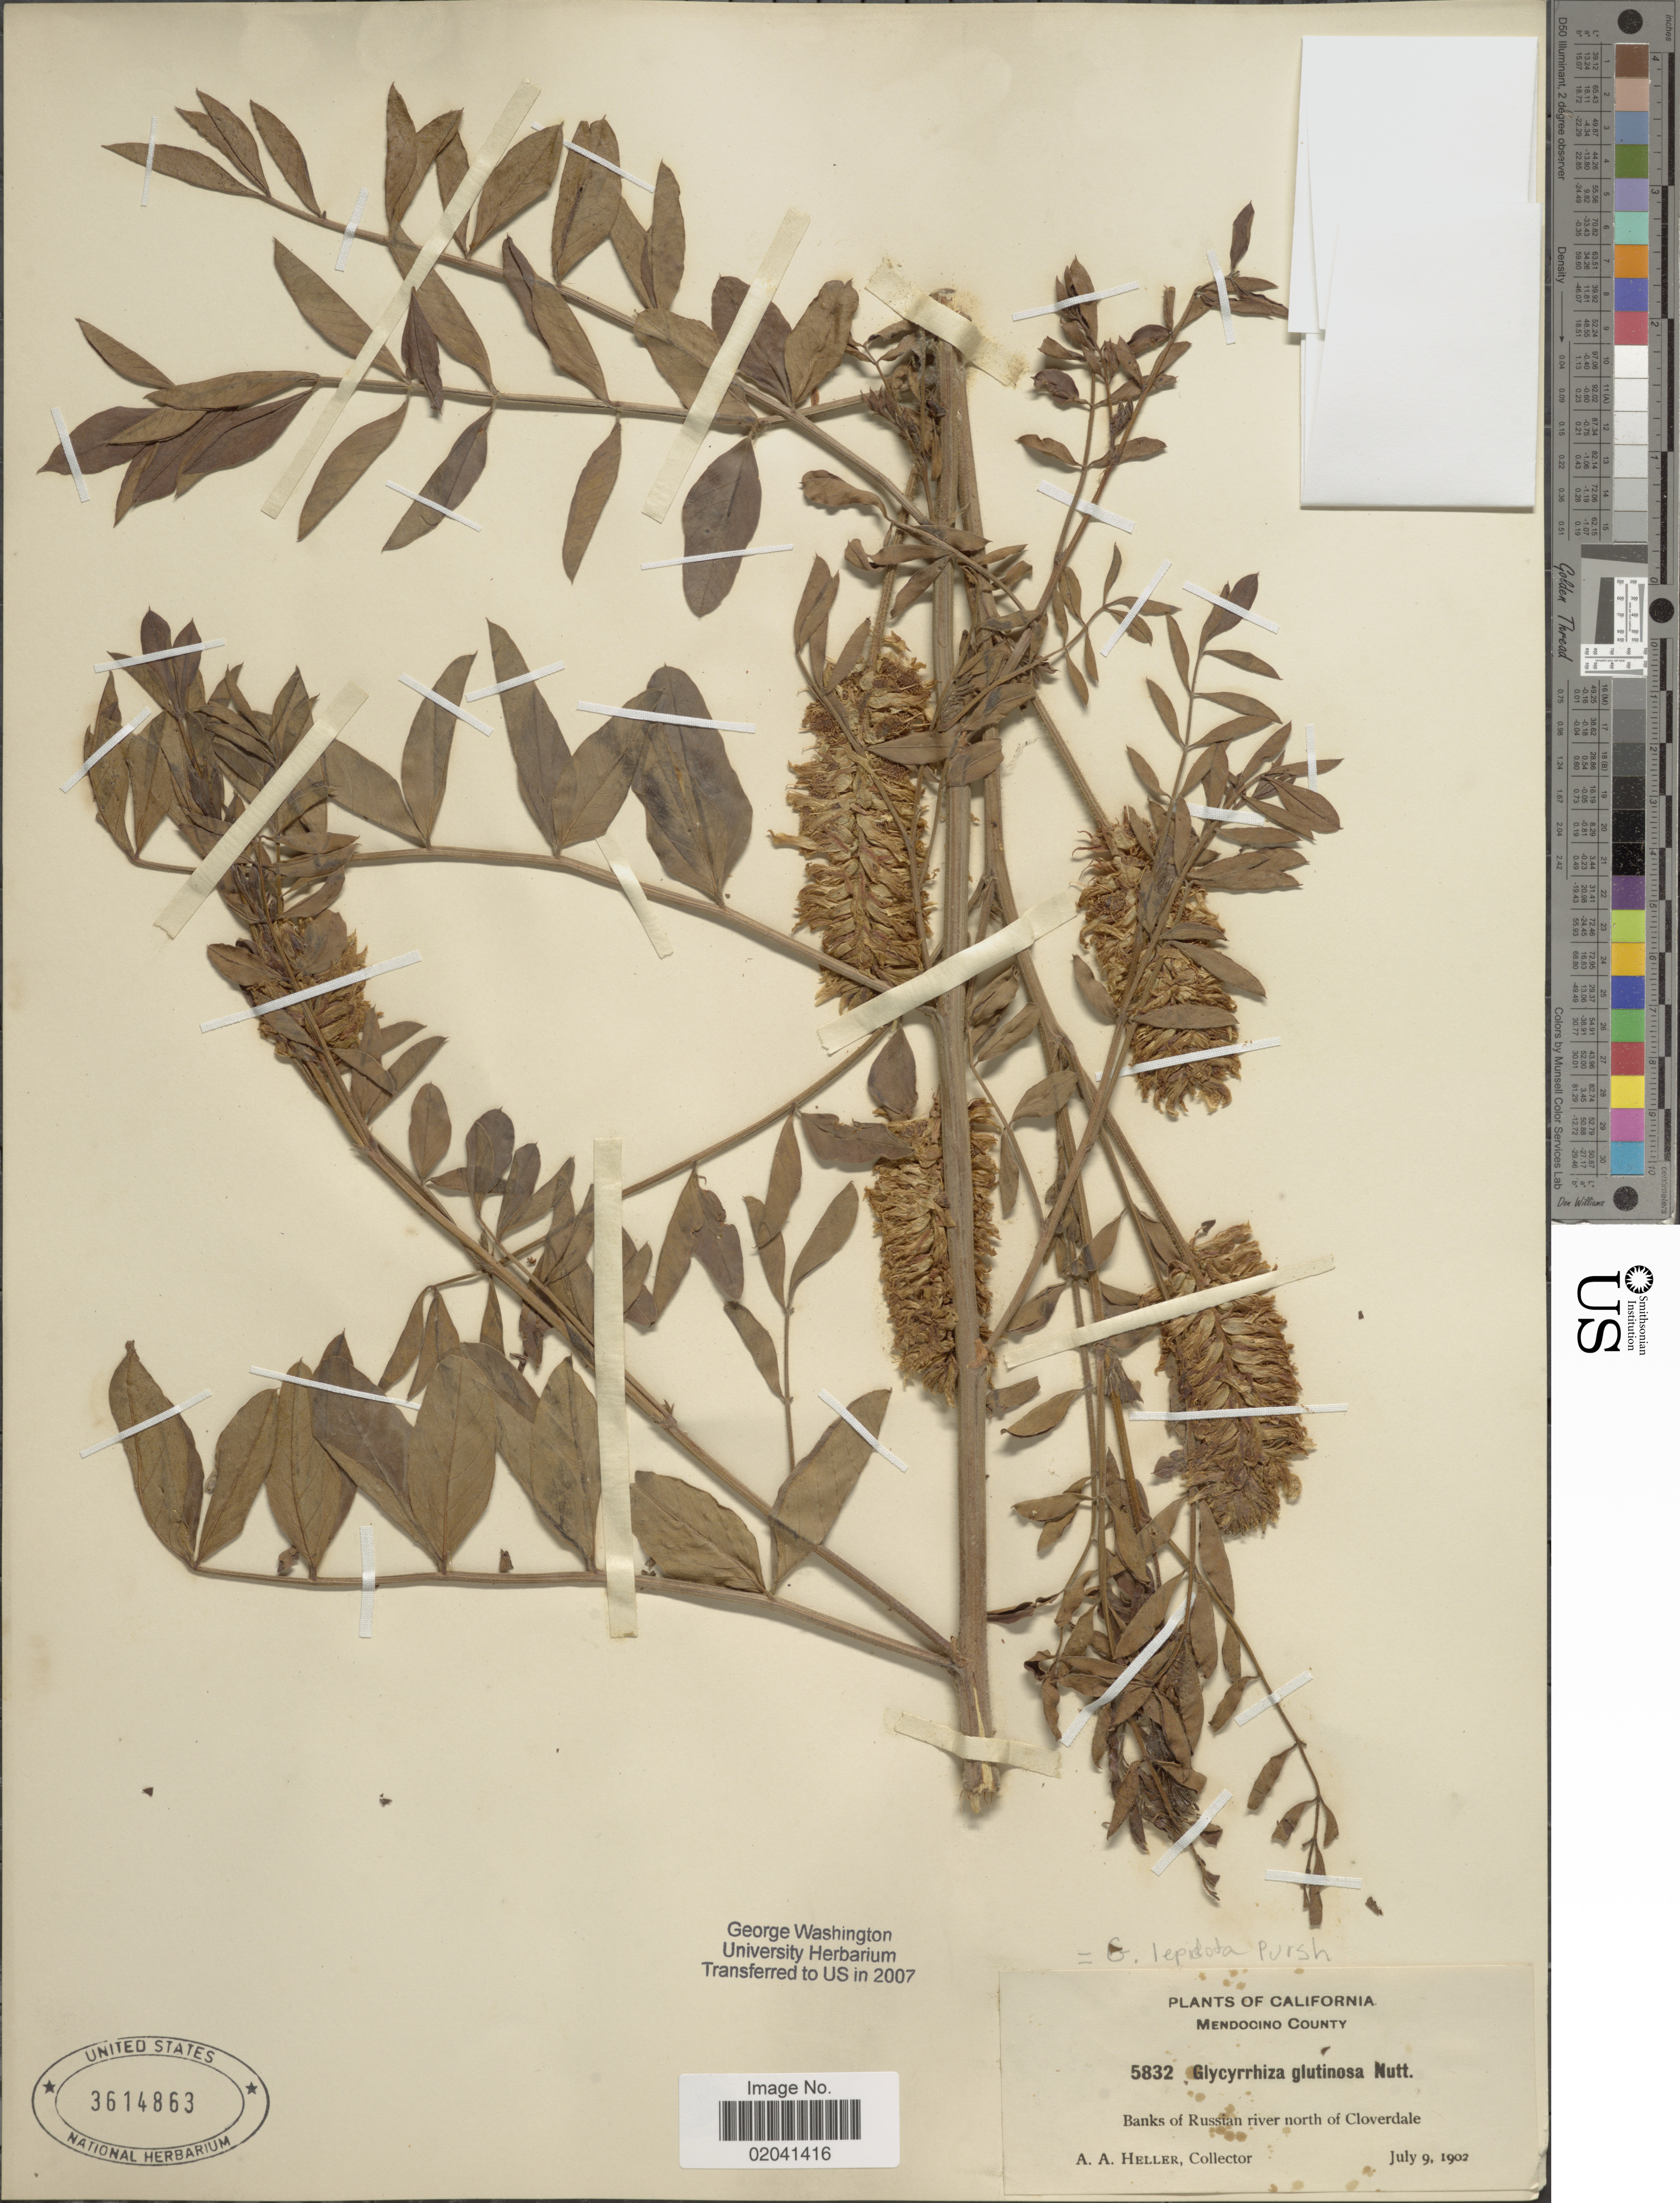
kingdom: Plantae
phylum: Tracheophyta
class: Magnoliopsida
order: Fabales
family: Fabaceae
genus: Glycyrrhiza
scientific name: Glycyrrhiza lepidota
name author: Pursh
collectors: A. A. Heller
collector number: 5832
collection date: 1902-07-09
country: United States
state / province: California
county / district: Mendocino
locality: Mendocino County. Russian river north of Cloverdale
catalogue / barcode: US 3614863